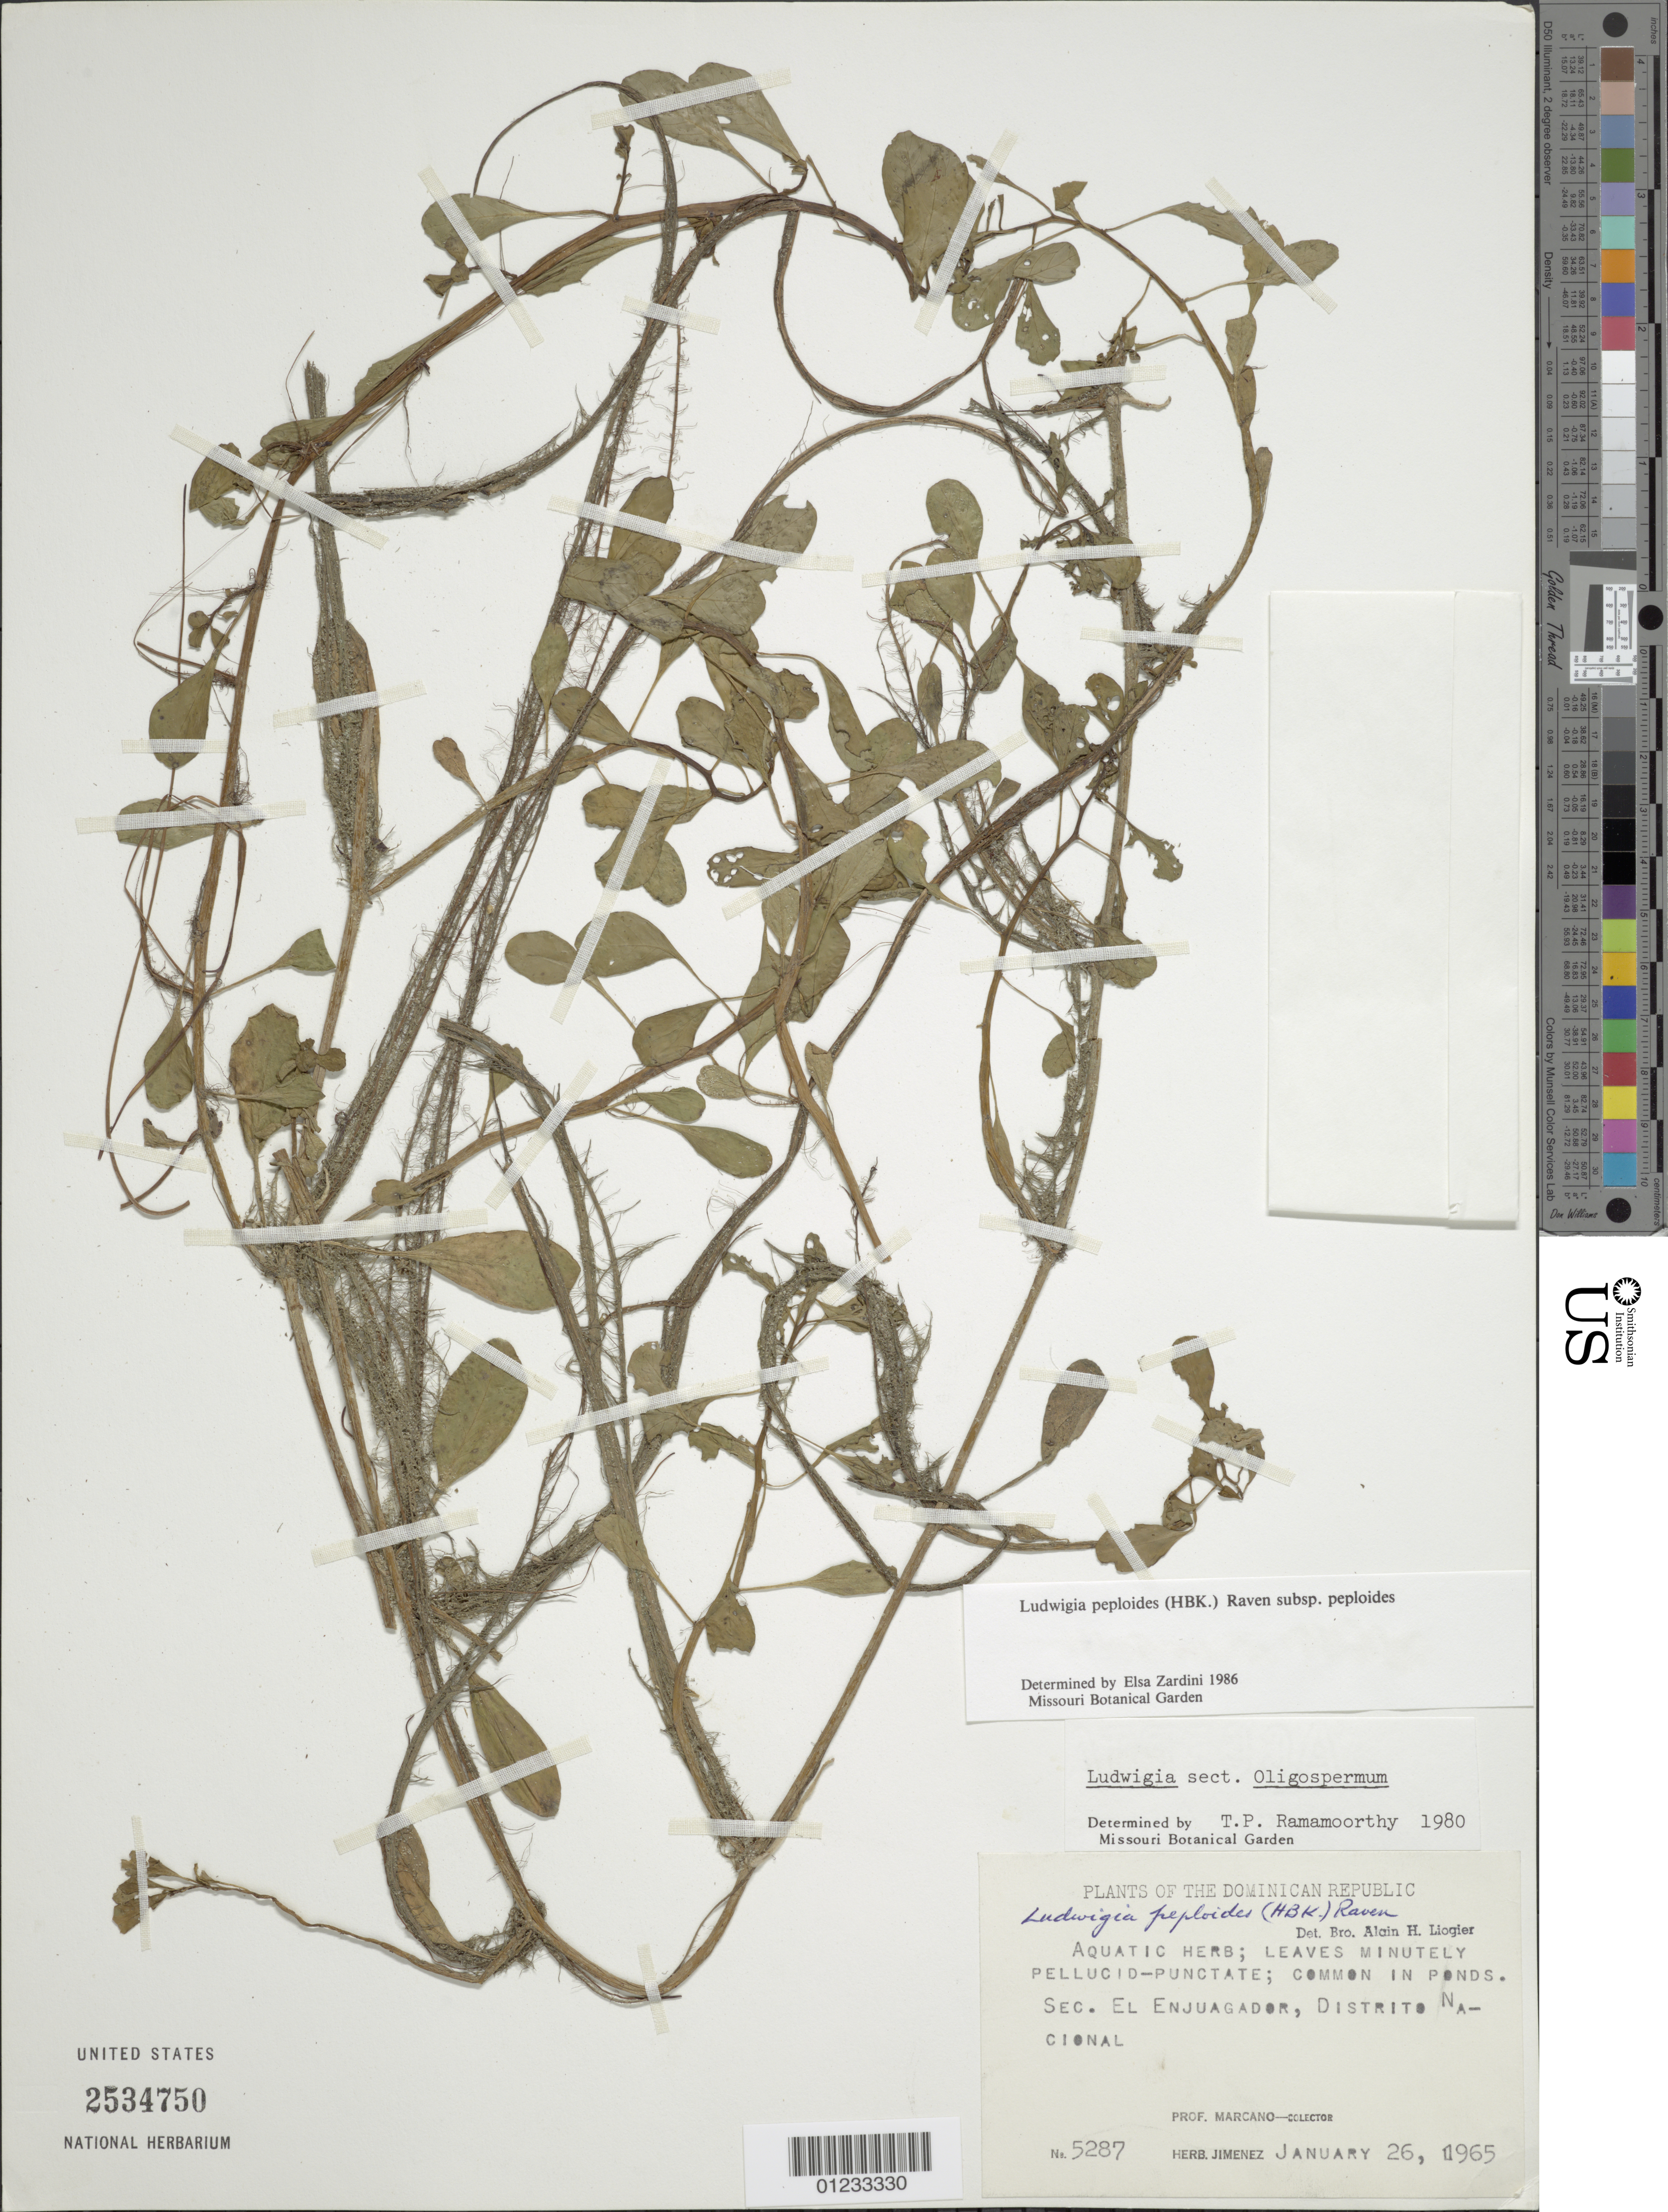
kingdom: Plantae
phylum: Tracheophyta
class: Magnoliopsida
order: Myrtales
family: Onagraceae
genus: Ludwigia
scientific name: Ludwigia peploides subsp. peploides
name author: (Kunth) P.H. Raven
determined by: Zardini, E. M.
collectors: E. J. Marcano F.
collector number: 5287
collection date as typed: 26 Jan 1965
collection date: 1965-01-26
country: Dominican Republic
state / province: Distrito Nacional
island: Hispaniola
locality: El Enjuagador.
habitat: Ponds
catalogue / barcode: US 2534750